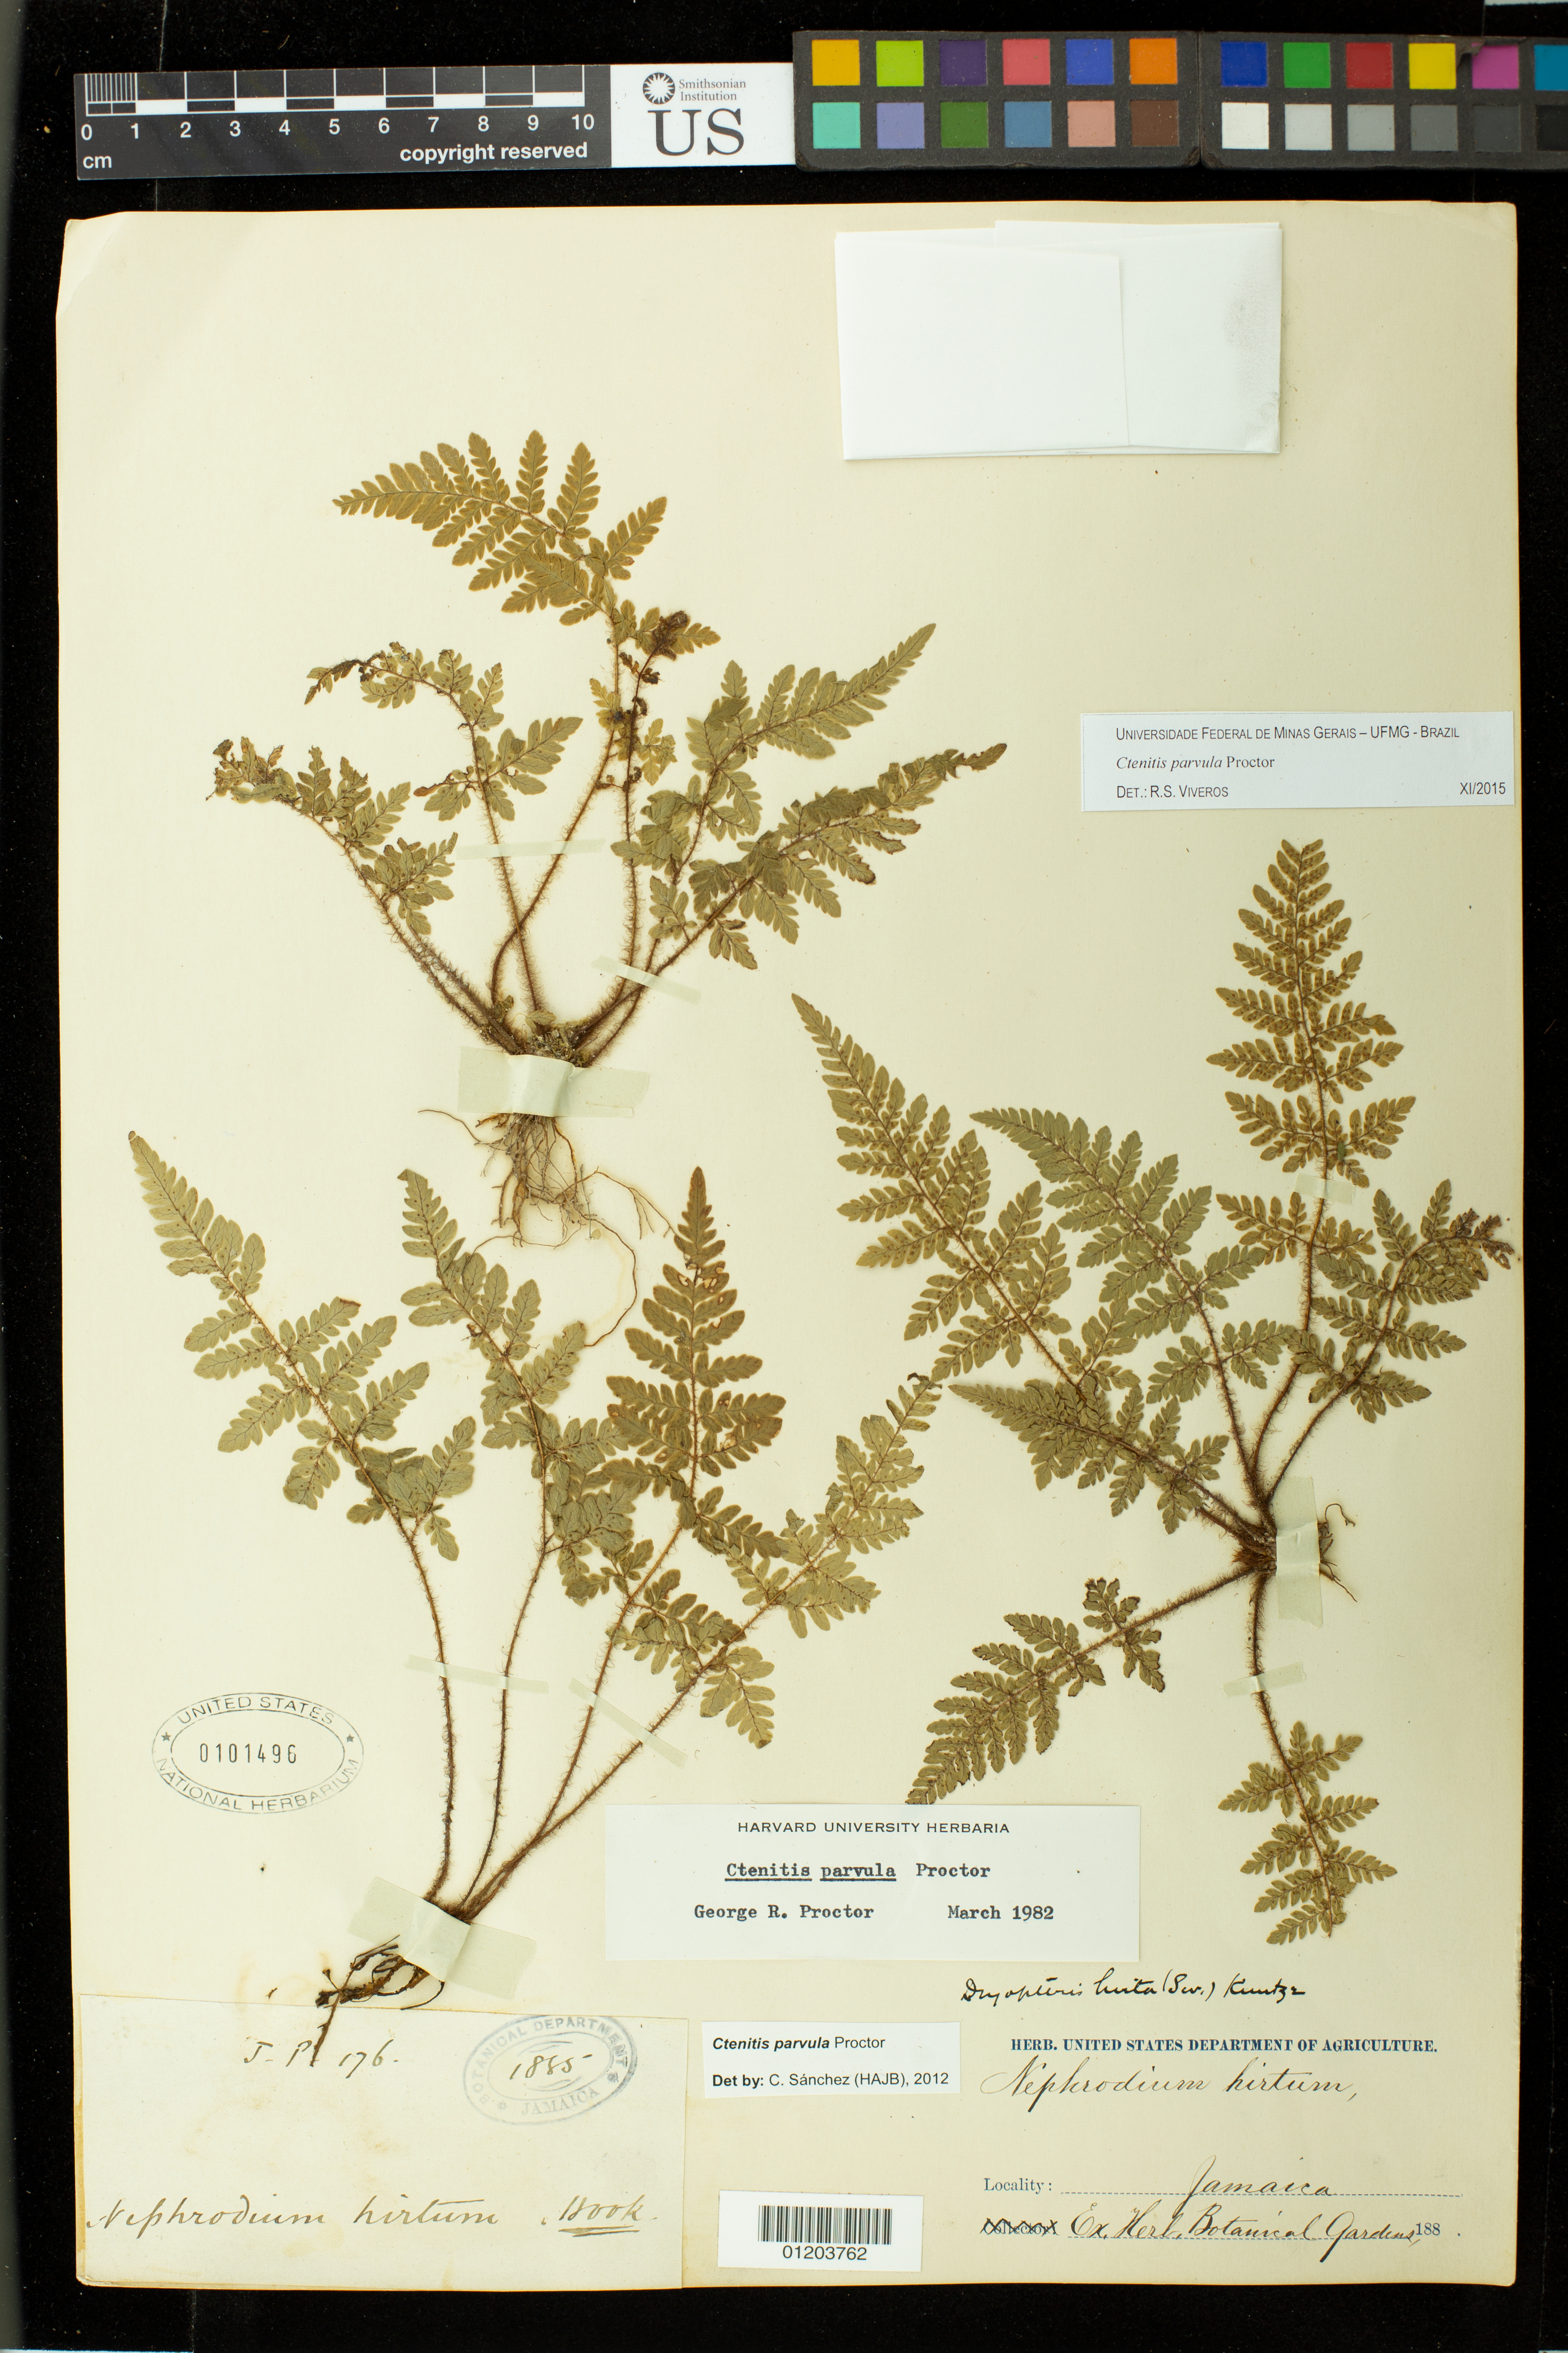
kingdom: Plantae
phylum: Tracheophyta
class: Polypodiopsida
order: Polypodiales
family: Dryopteridaceae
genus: Ctenitis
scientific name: Ctenitis parvula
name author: Proctor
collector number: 1885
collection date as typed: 188-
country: Jamaica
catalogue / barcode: US 101496